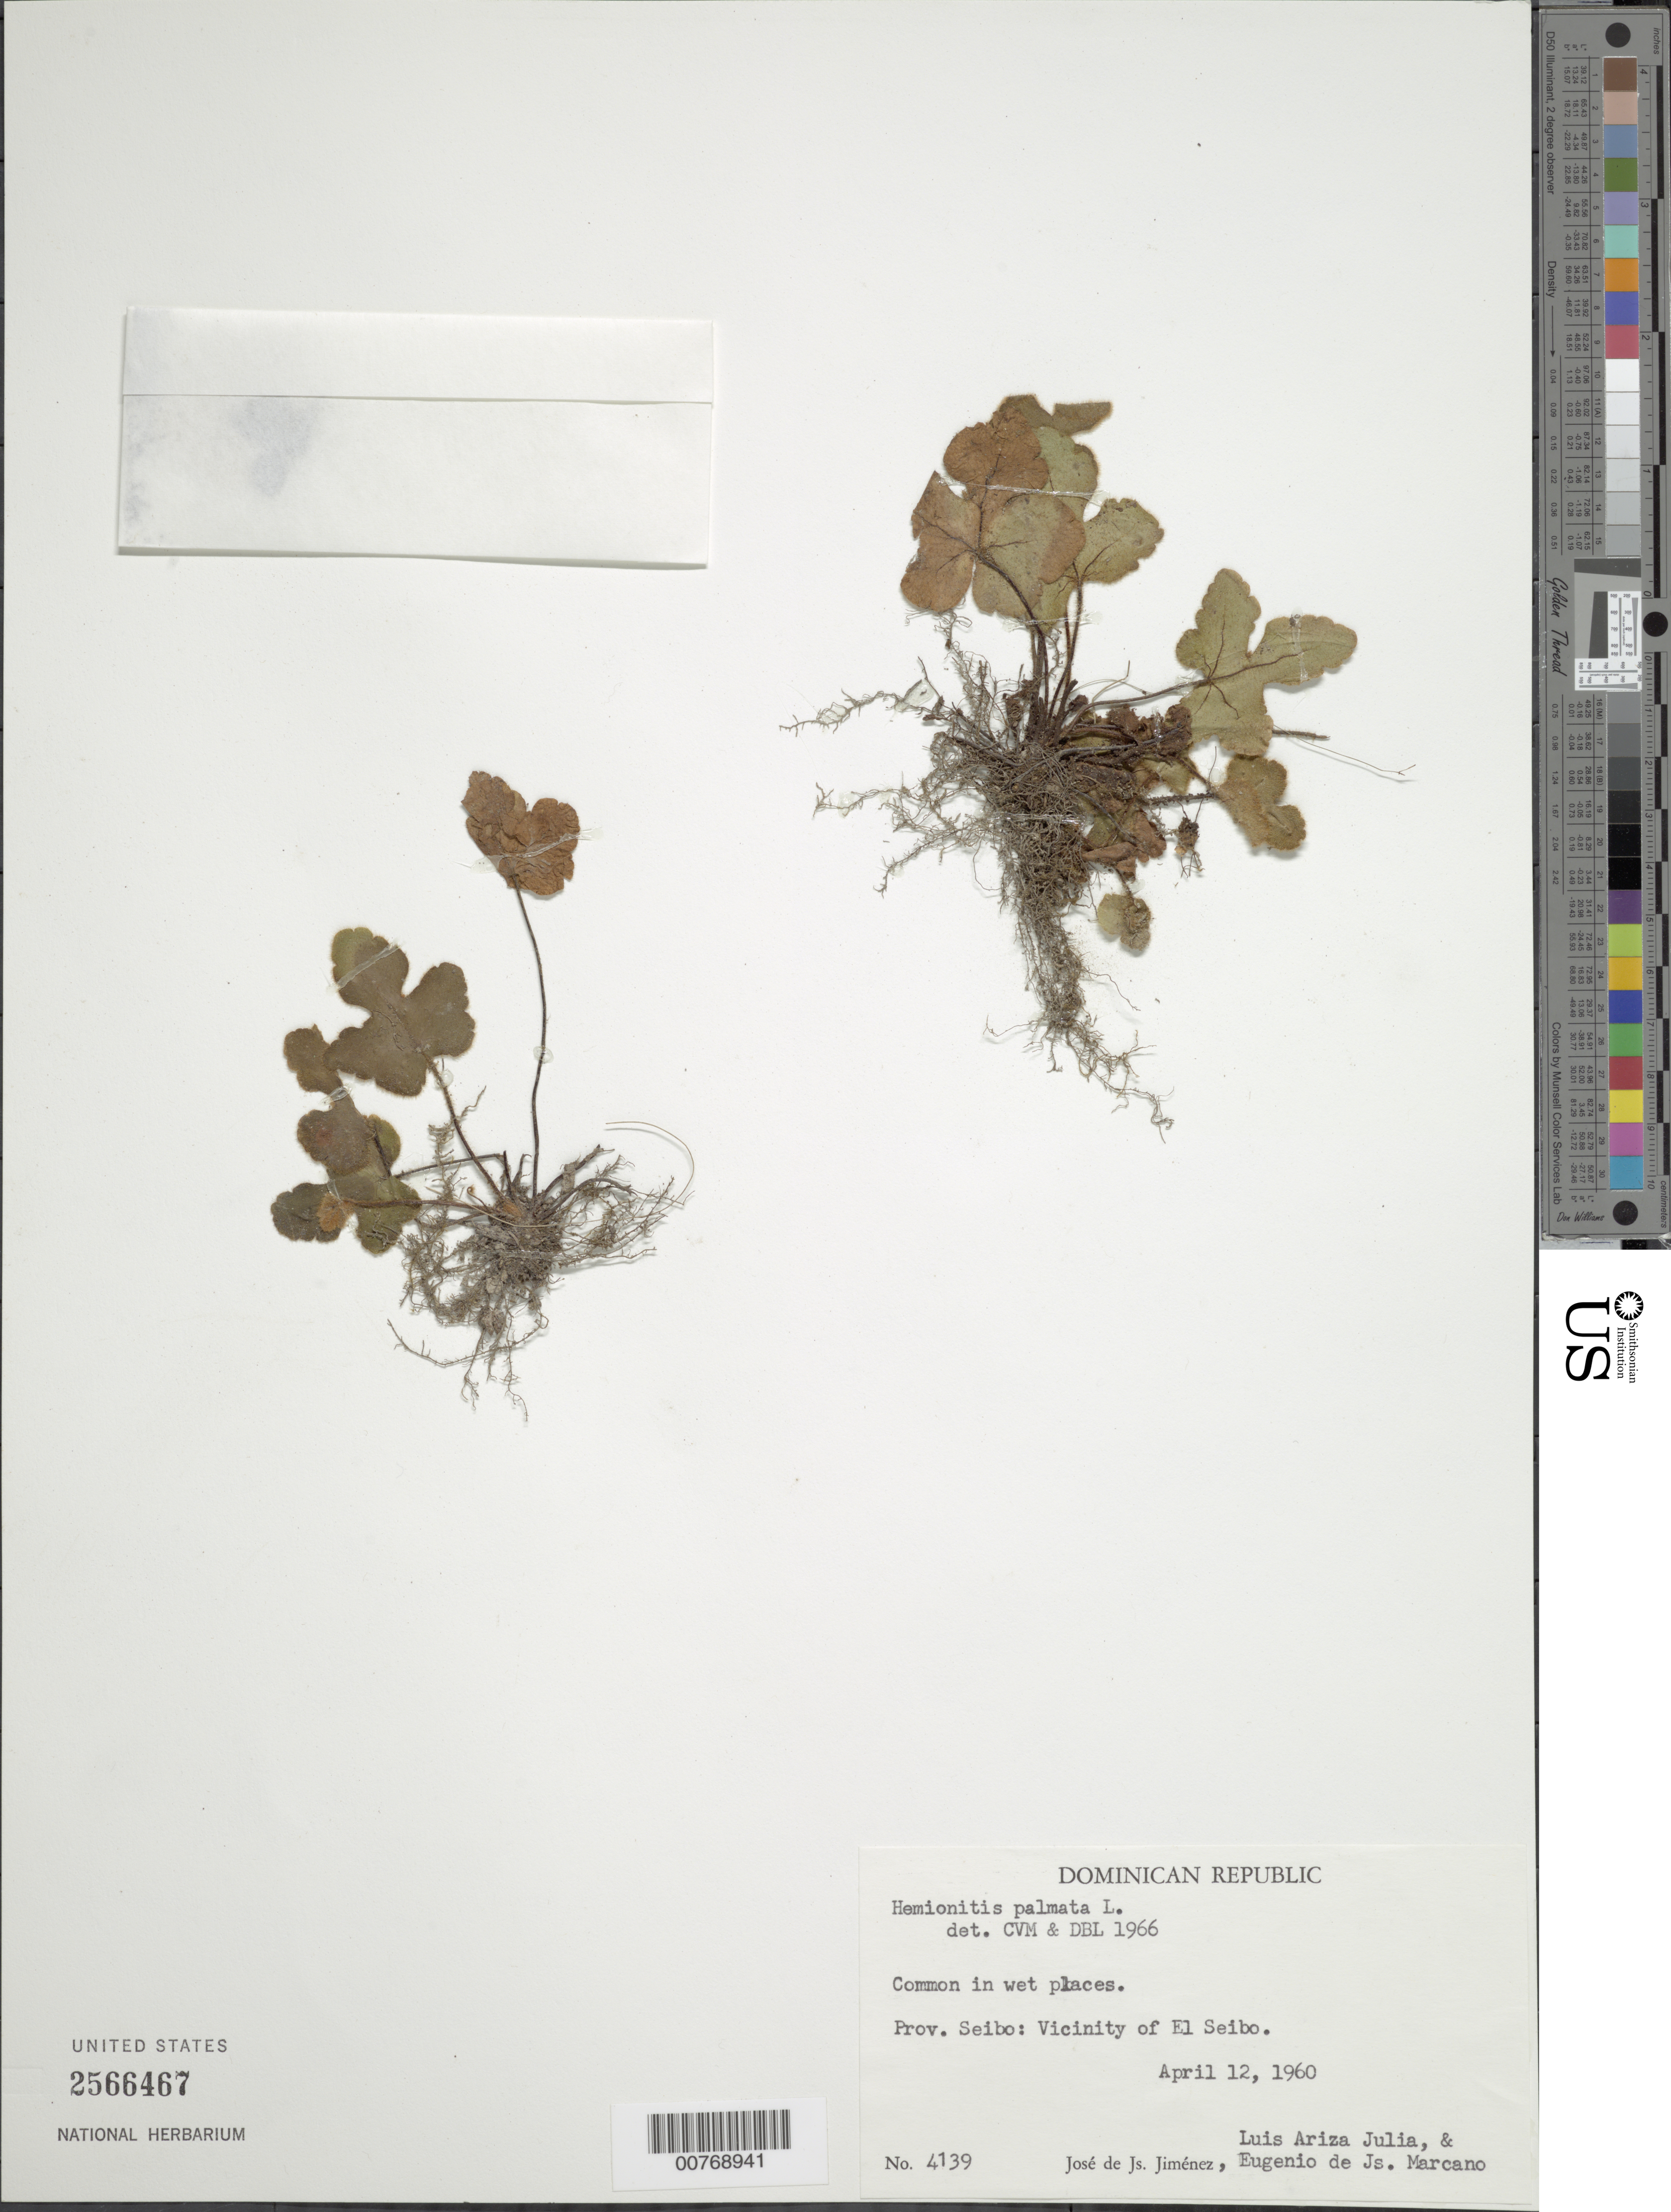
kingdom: Plantae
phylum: Tracheophyta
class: Polypodiopsida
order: Polypodiales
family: Pteridaceae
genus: Hemionitis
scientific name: Hemionitis palmata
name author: L.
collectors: J. J. Jiménez, L. Ariza-Julia & E. J. Marcano F.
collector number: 4139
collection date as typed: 12 Apr 1960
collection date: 1960-04-12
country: Dominican Republic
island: Hispaniola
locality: Provincia Seibo, Vicinity of El Seibo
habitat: Common in wet places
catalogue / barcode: US 2566467